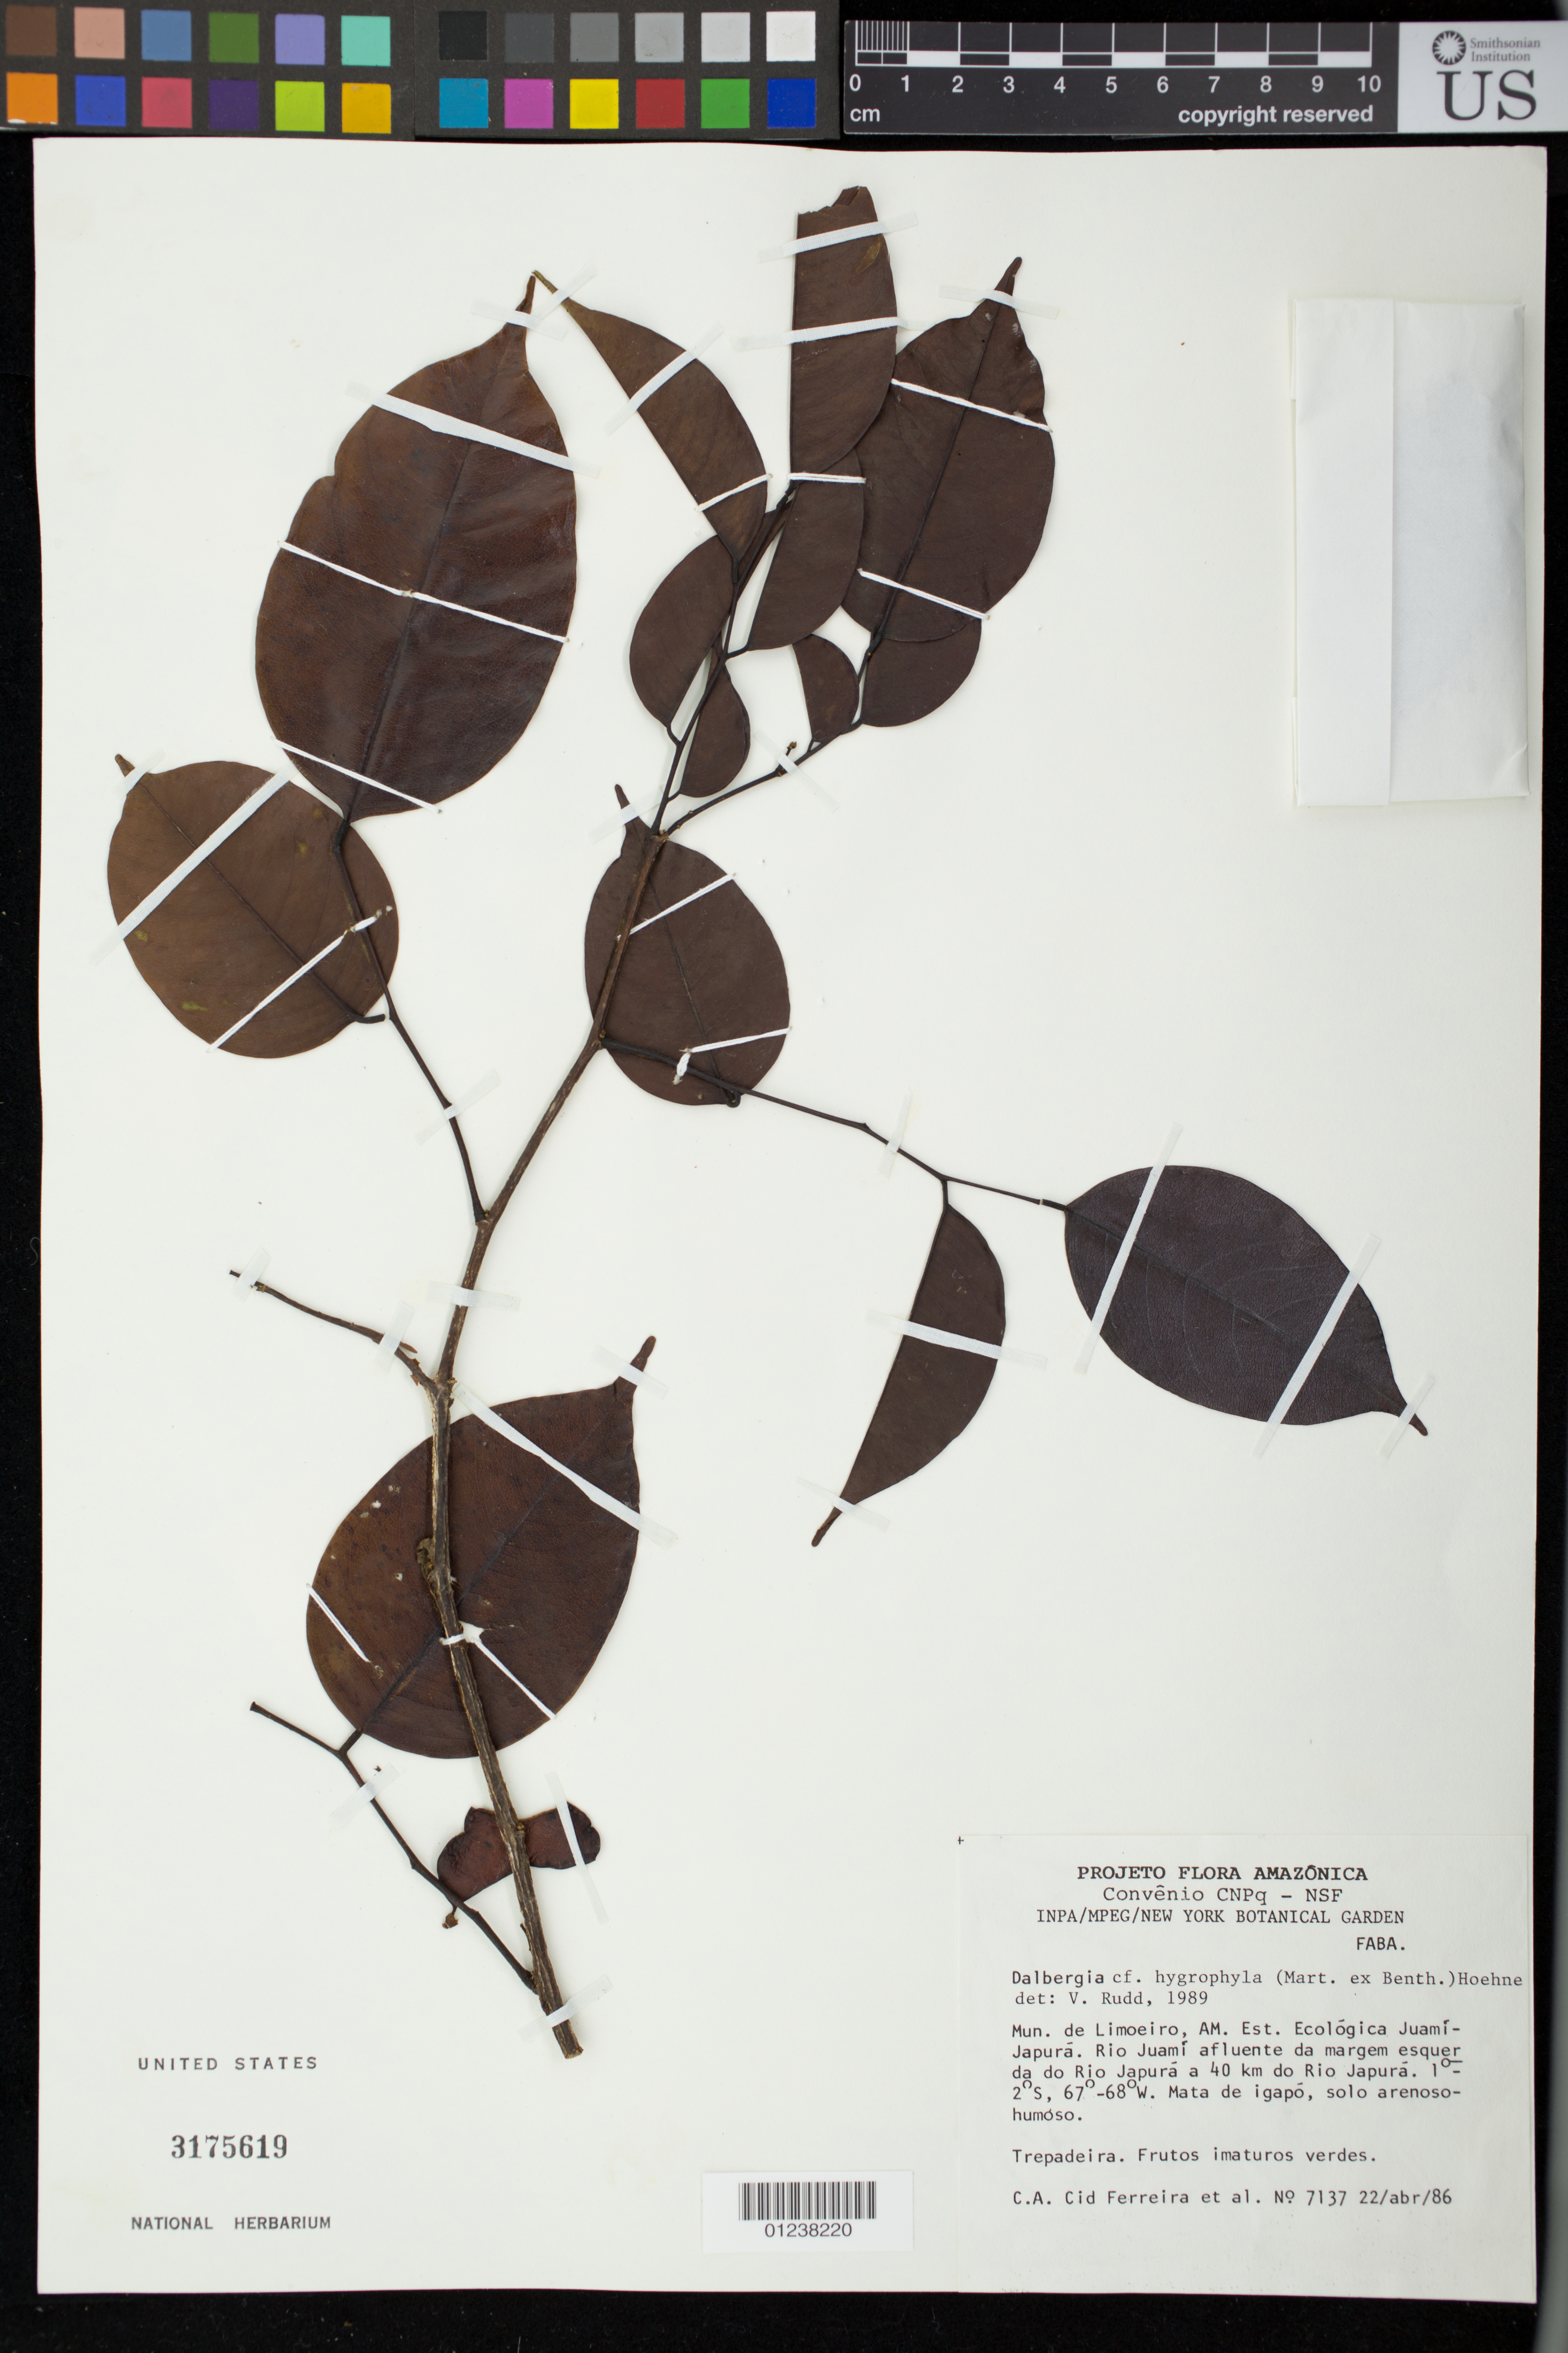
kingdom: Plantae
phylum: Tracheophyta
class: Magnoliopsida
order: Fabales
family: Fabaceae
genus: Dalbergia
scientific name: Dalbergia hygrophila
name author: (Mart. ex Benth.) Hoehne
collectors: C. A. Cid Ferreira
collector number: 7137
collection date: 1986-04-22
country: Brazil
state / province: Amazonas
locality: Mun. de Limoeiro, AM. Est. Ecologica Juami-Japura. Rio Juami afluente da margem esquerda do Rio Japura a 40 km do Rio Japura.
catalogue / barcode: US 3175619